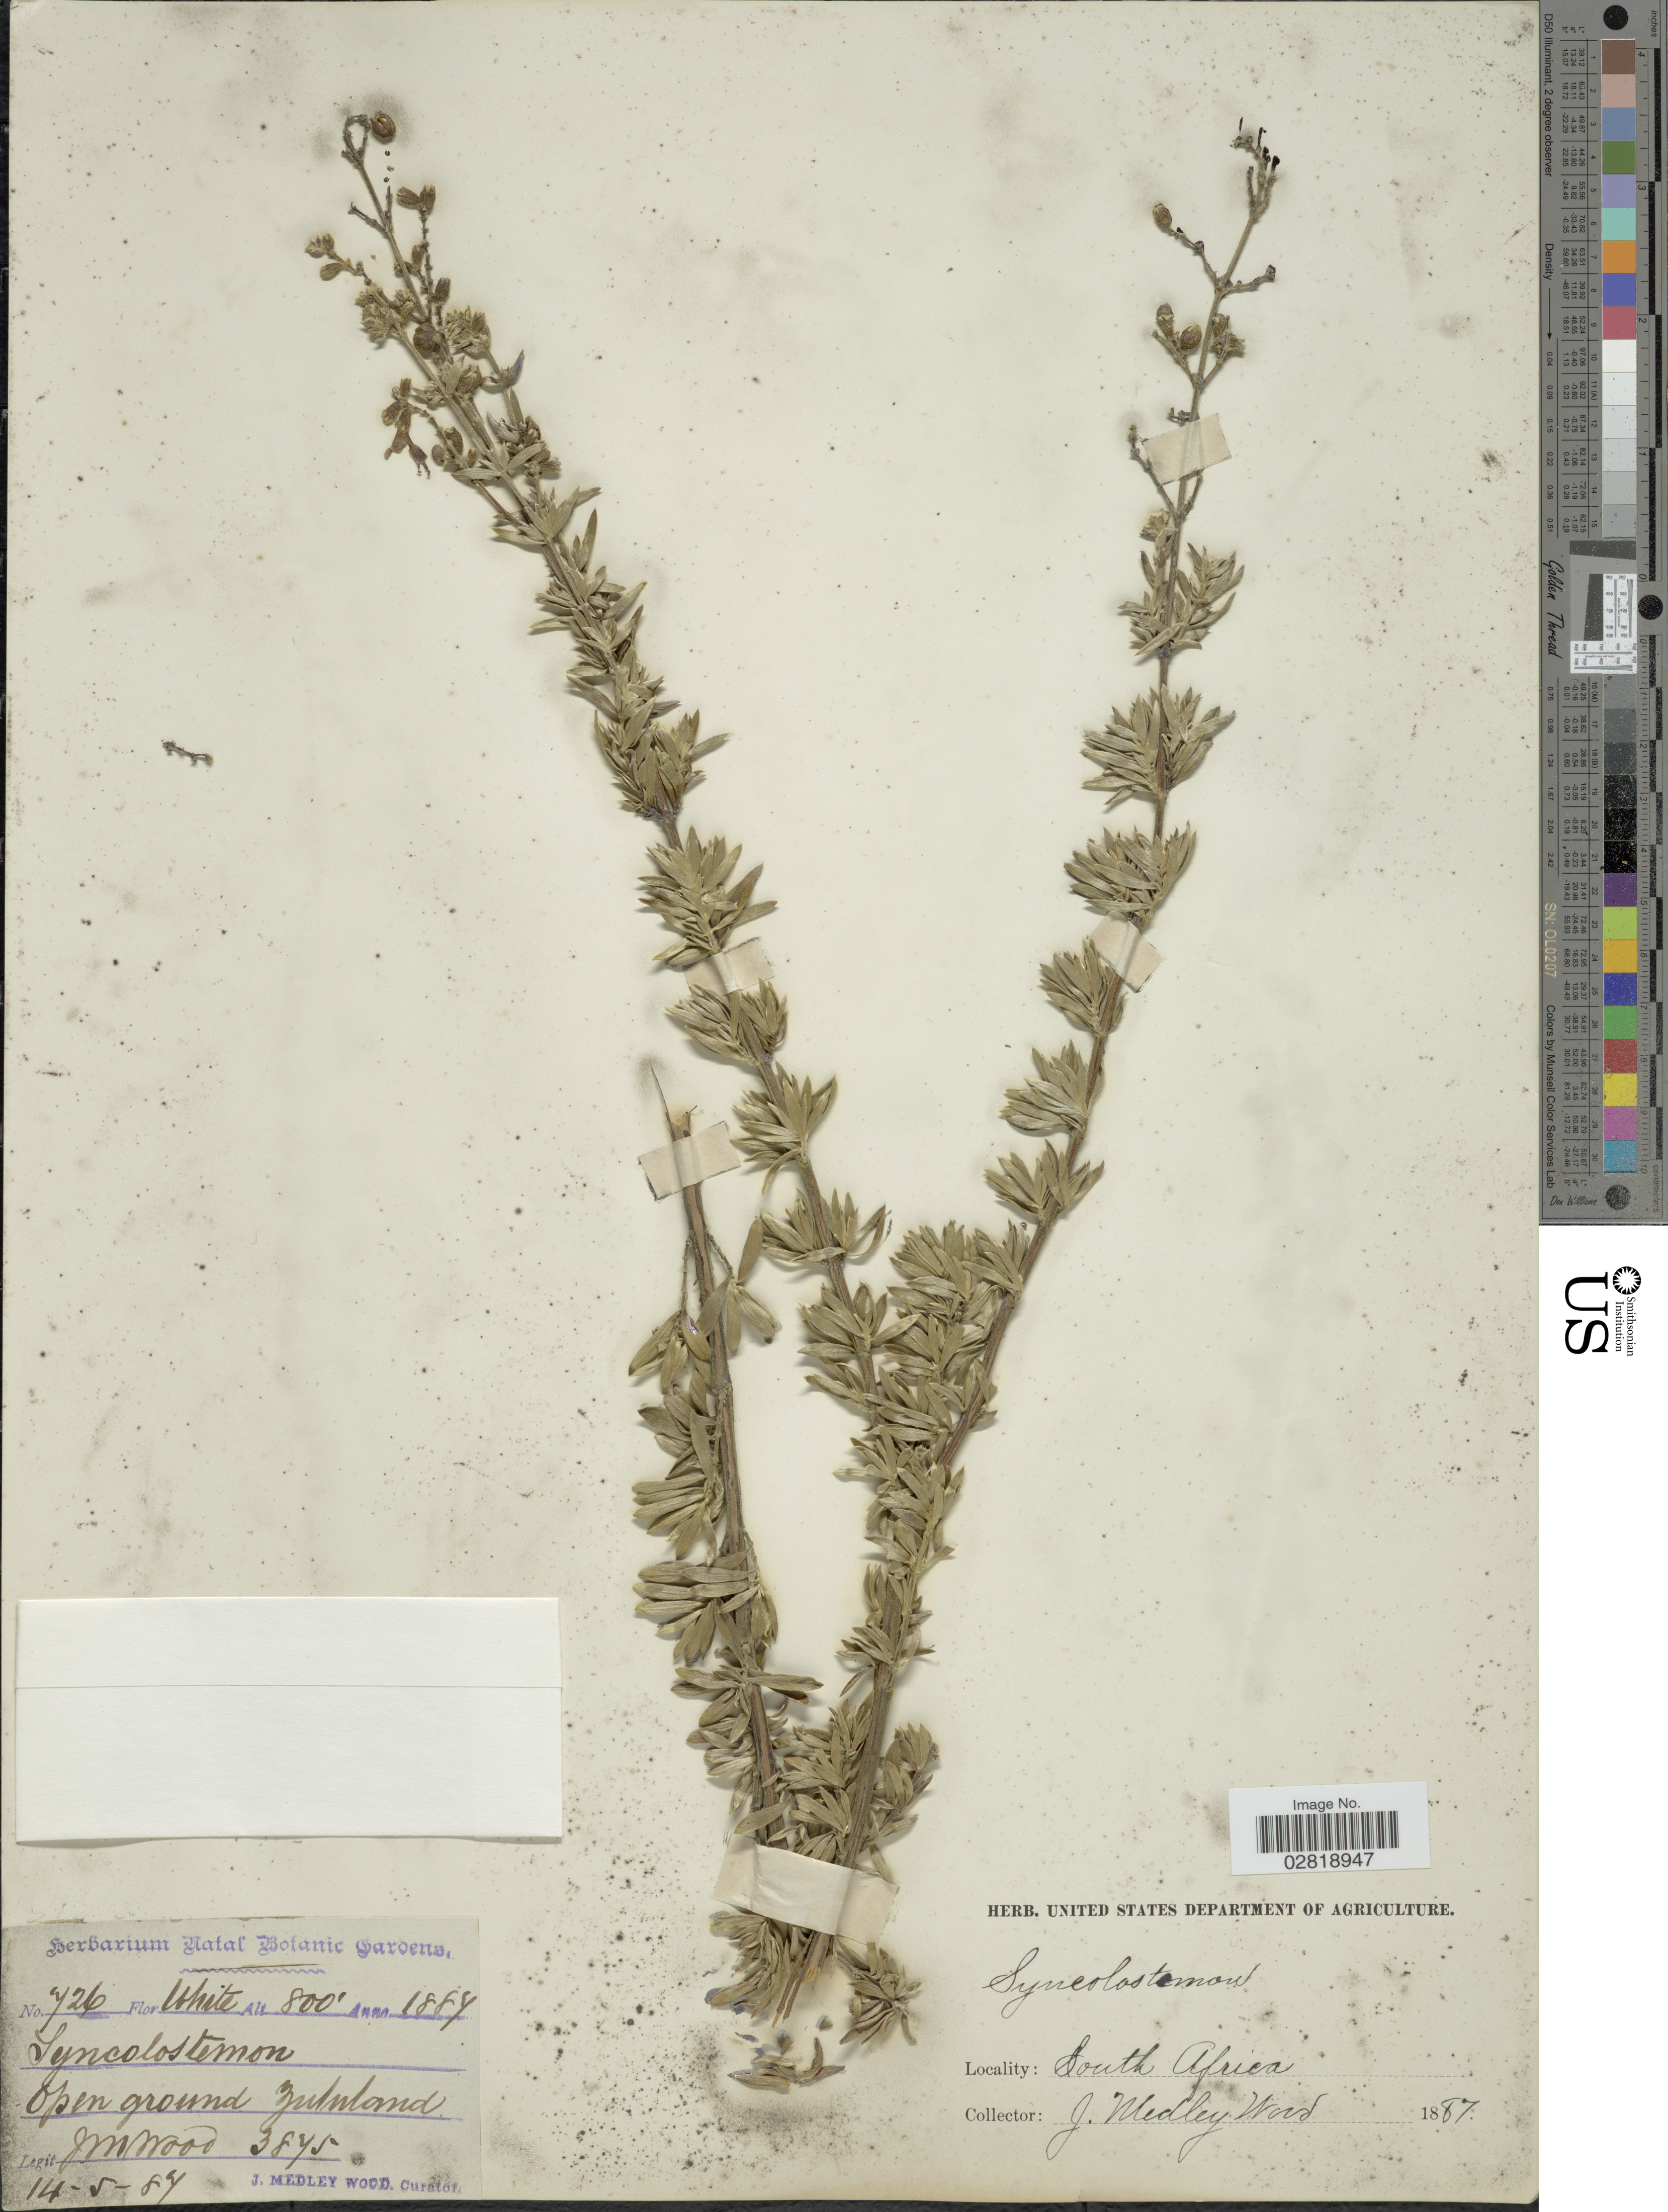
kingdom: Plantae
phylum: Tracheophyta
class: Magnoliopsida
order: Lamiales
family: Lamiaceae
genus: Syncolostemon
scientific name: Syncolostemon sp.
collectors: J. Medley Wood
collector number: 3875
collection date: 1887-05-14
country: South Africa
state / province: KwaZulu-Natal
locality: Open ground Zululand.